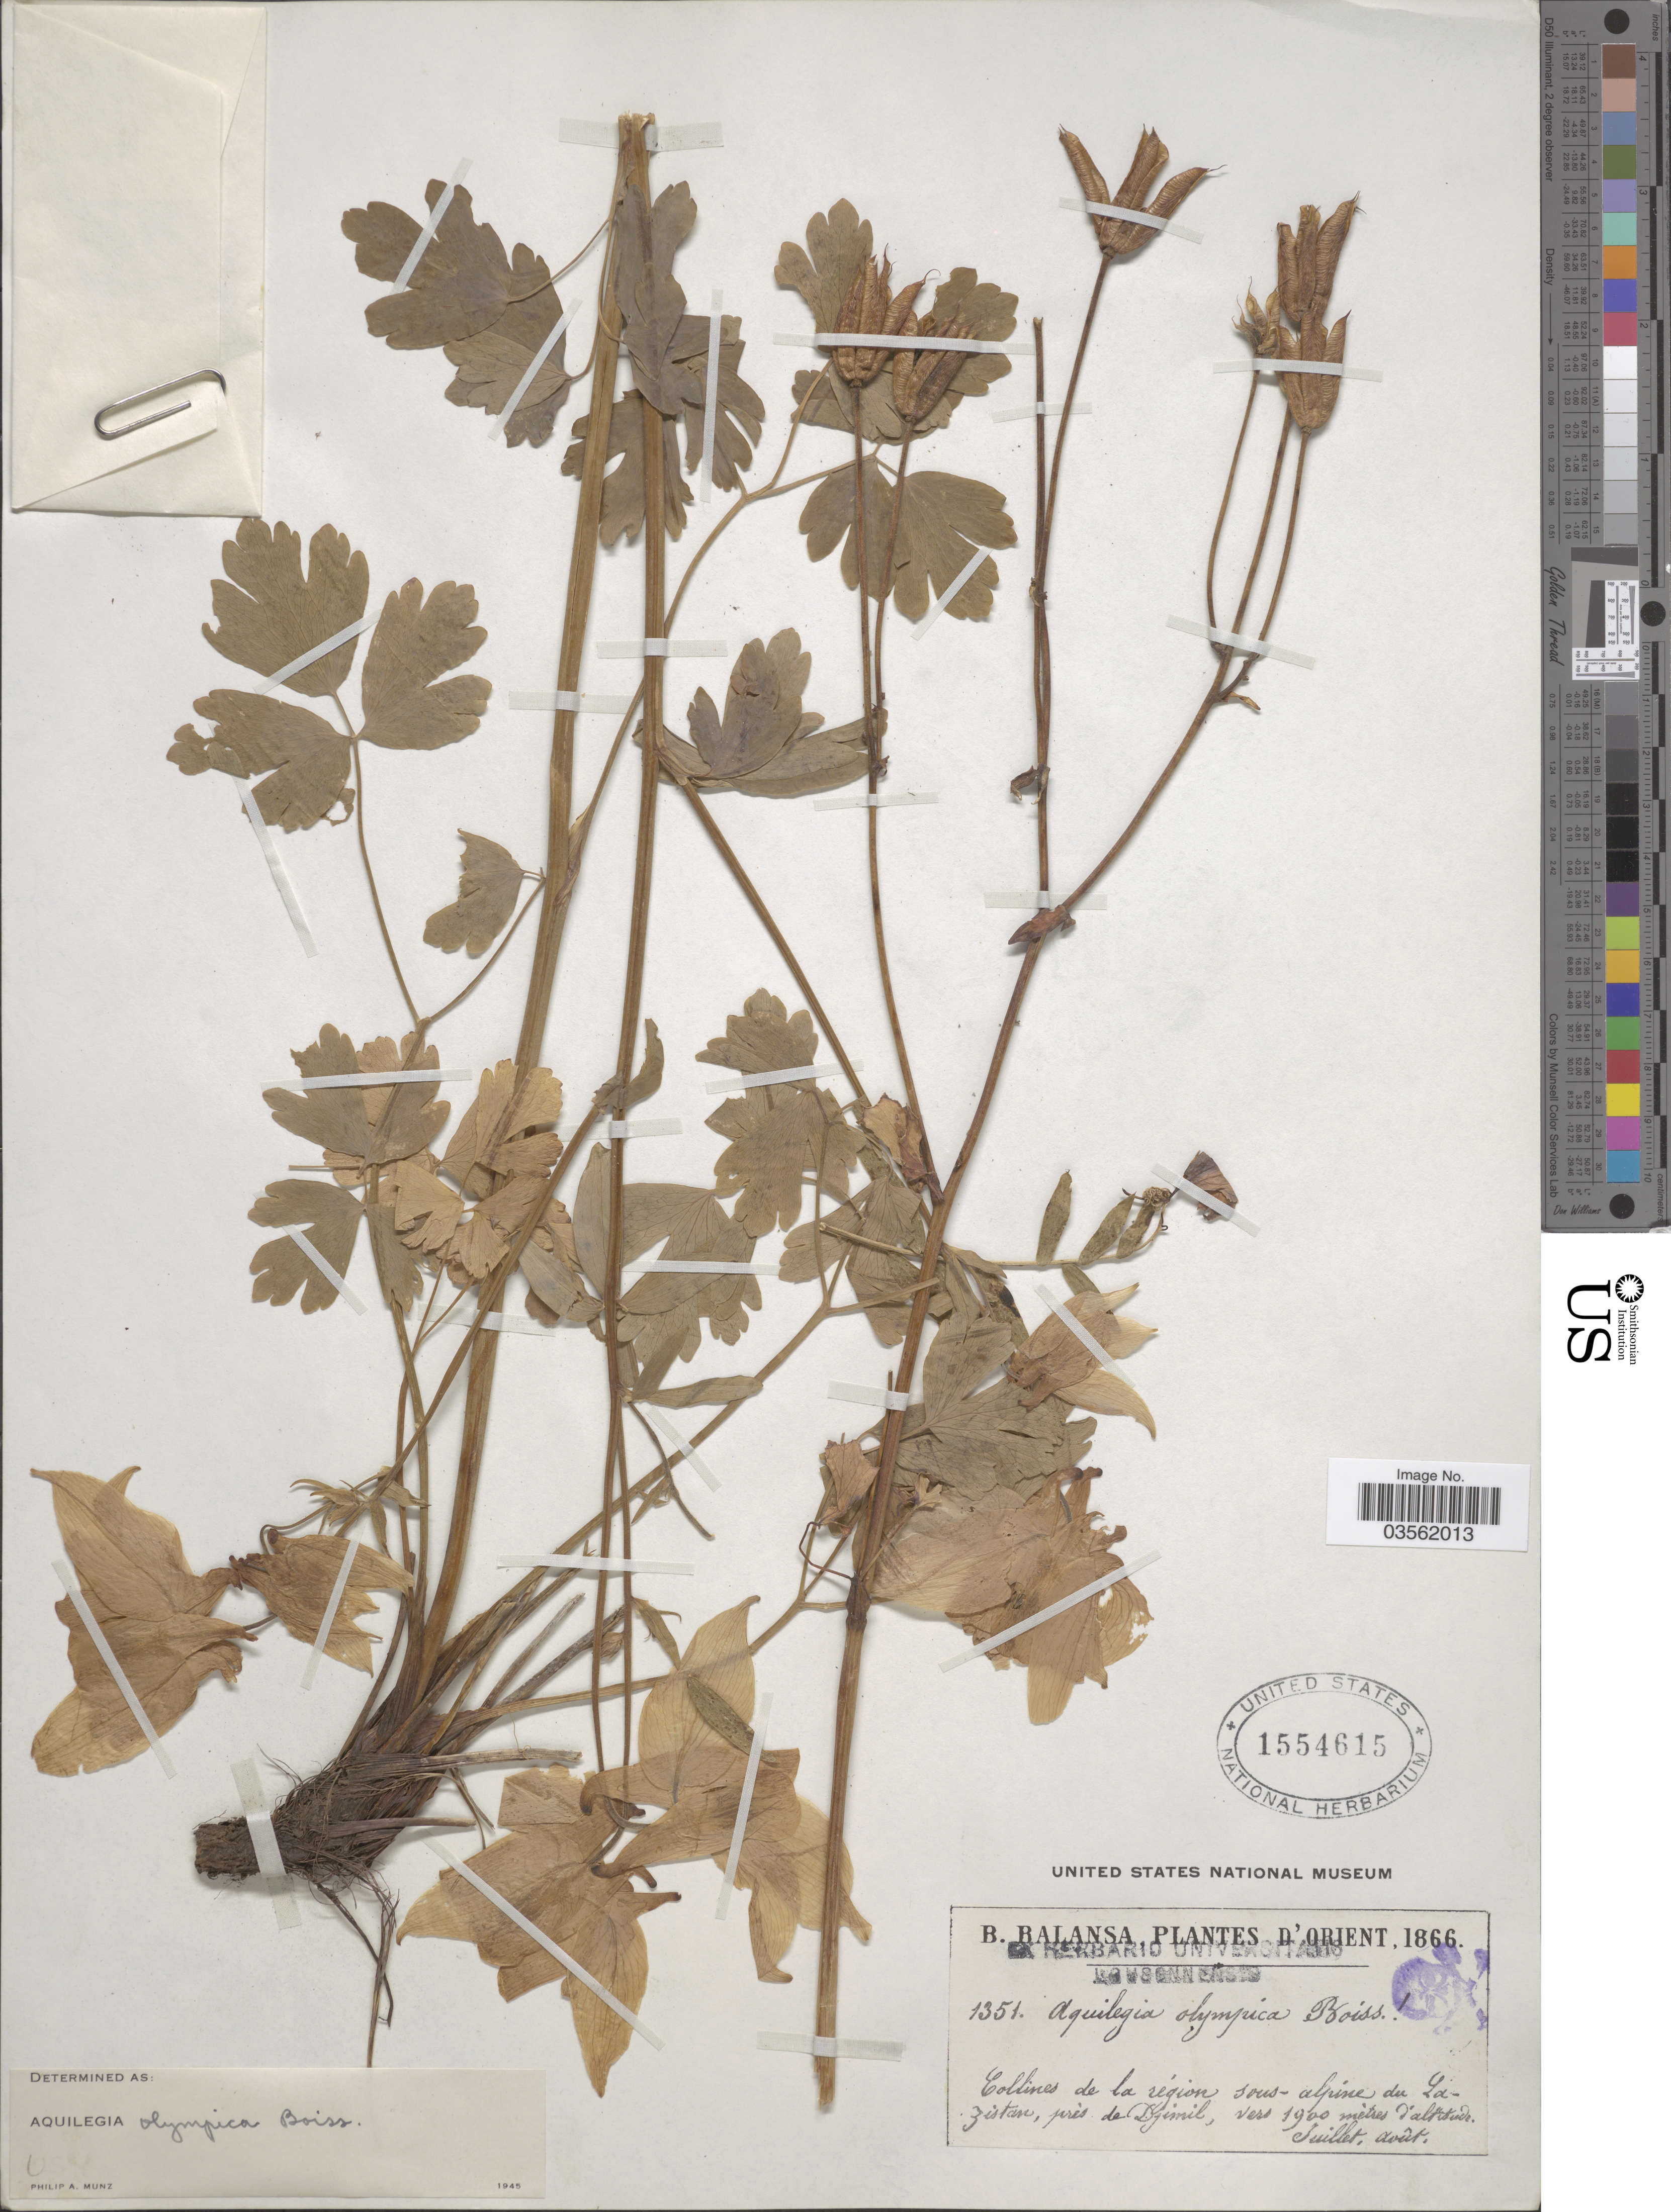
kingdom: Plantae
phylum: Tracheophyta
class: Magnoliopsida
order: Ranunculales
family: Ranunculaceae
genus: Aquilegia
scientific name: Aquilegia olympica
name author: Boiss.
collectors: B. Balansa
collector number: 1351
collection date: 1866-07/1866-08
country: Turkey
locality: D'Orient. Collines de la région sous-alpine du Lazistan, près de Djimil.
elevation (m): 1900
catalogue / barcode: US 1554615